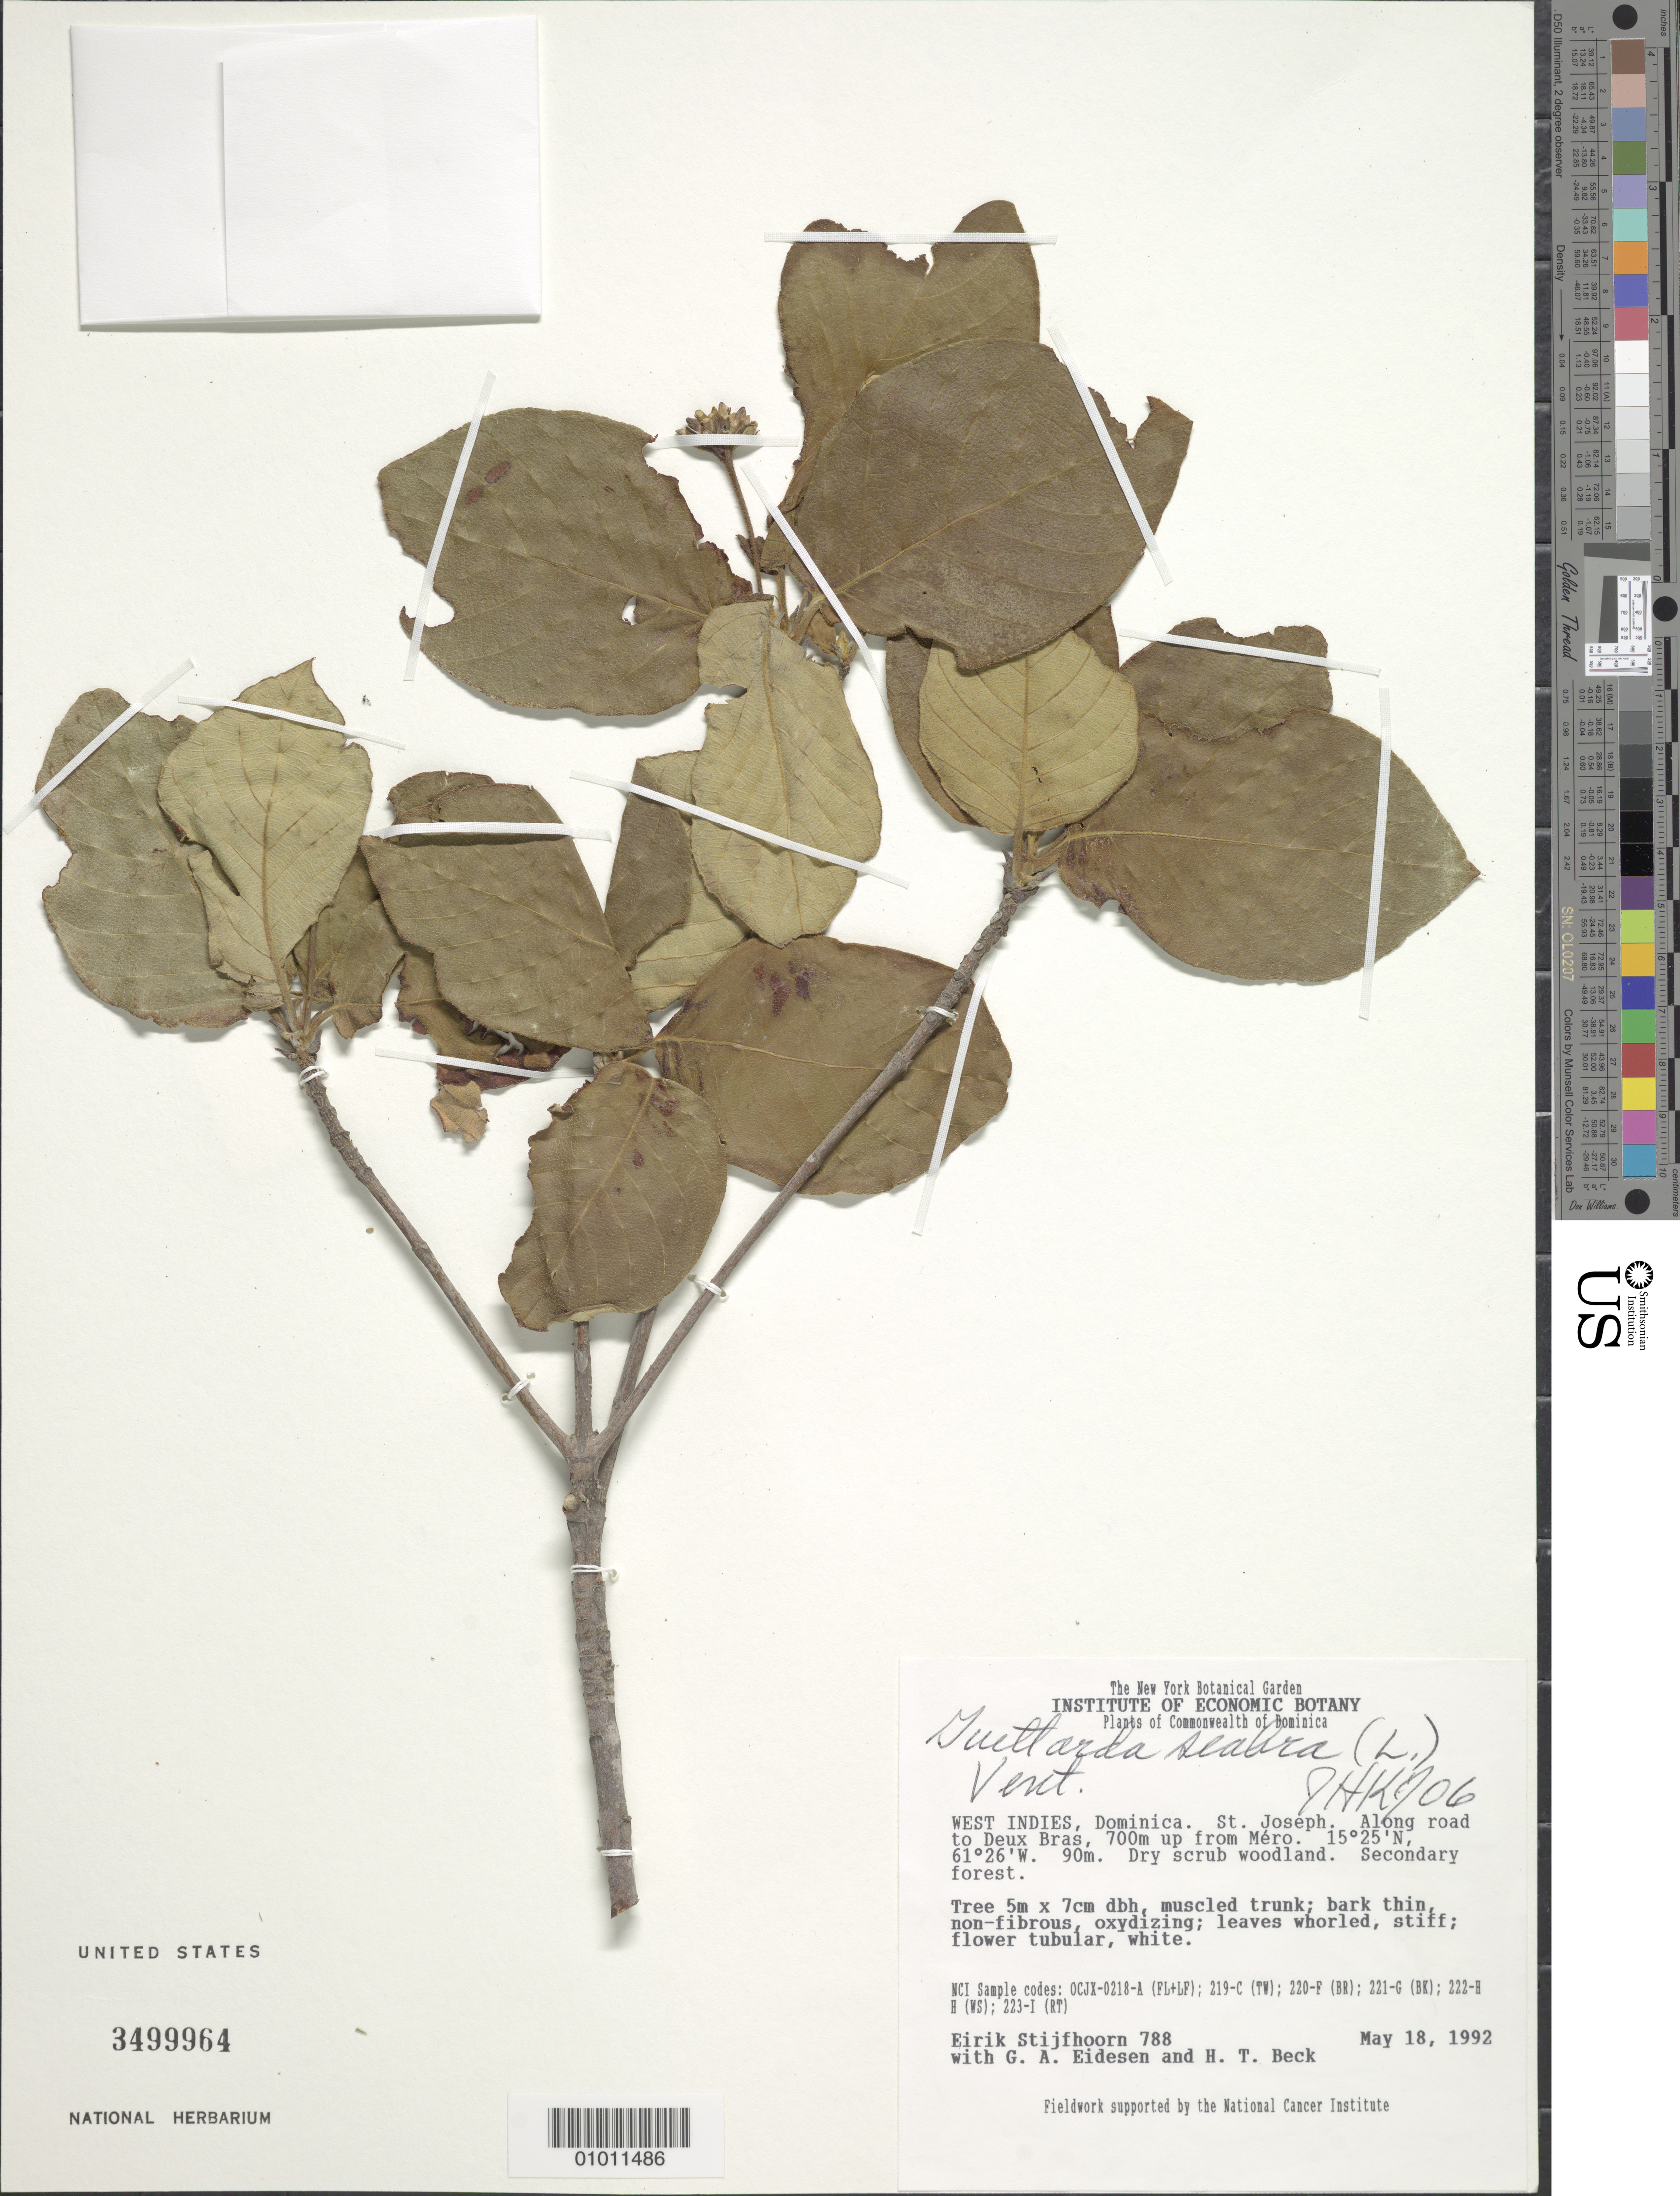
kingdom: Plantae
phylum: Tracheophyta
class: Magnoliopsida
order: Gentianales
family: Rubiaceae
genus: Guettarda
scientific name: Guettarda scabra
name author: (L.) Vent.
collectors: E. Stijfhoorn, G. Eidesen & H. T. Beck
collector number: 788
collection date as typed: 18 May 1992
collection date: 1992-05-18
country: Dominica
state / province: St. Joseph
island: Dominica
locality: Along road to Deux Bras, 700 m up from Mero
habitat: Dry scrub woodland; secondary forest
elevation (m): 90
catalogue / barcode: US 3499964